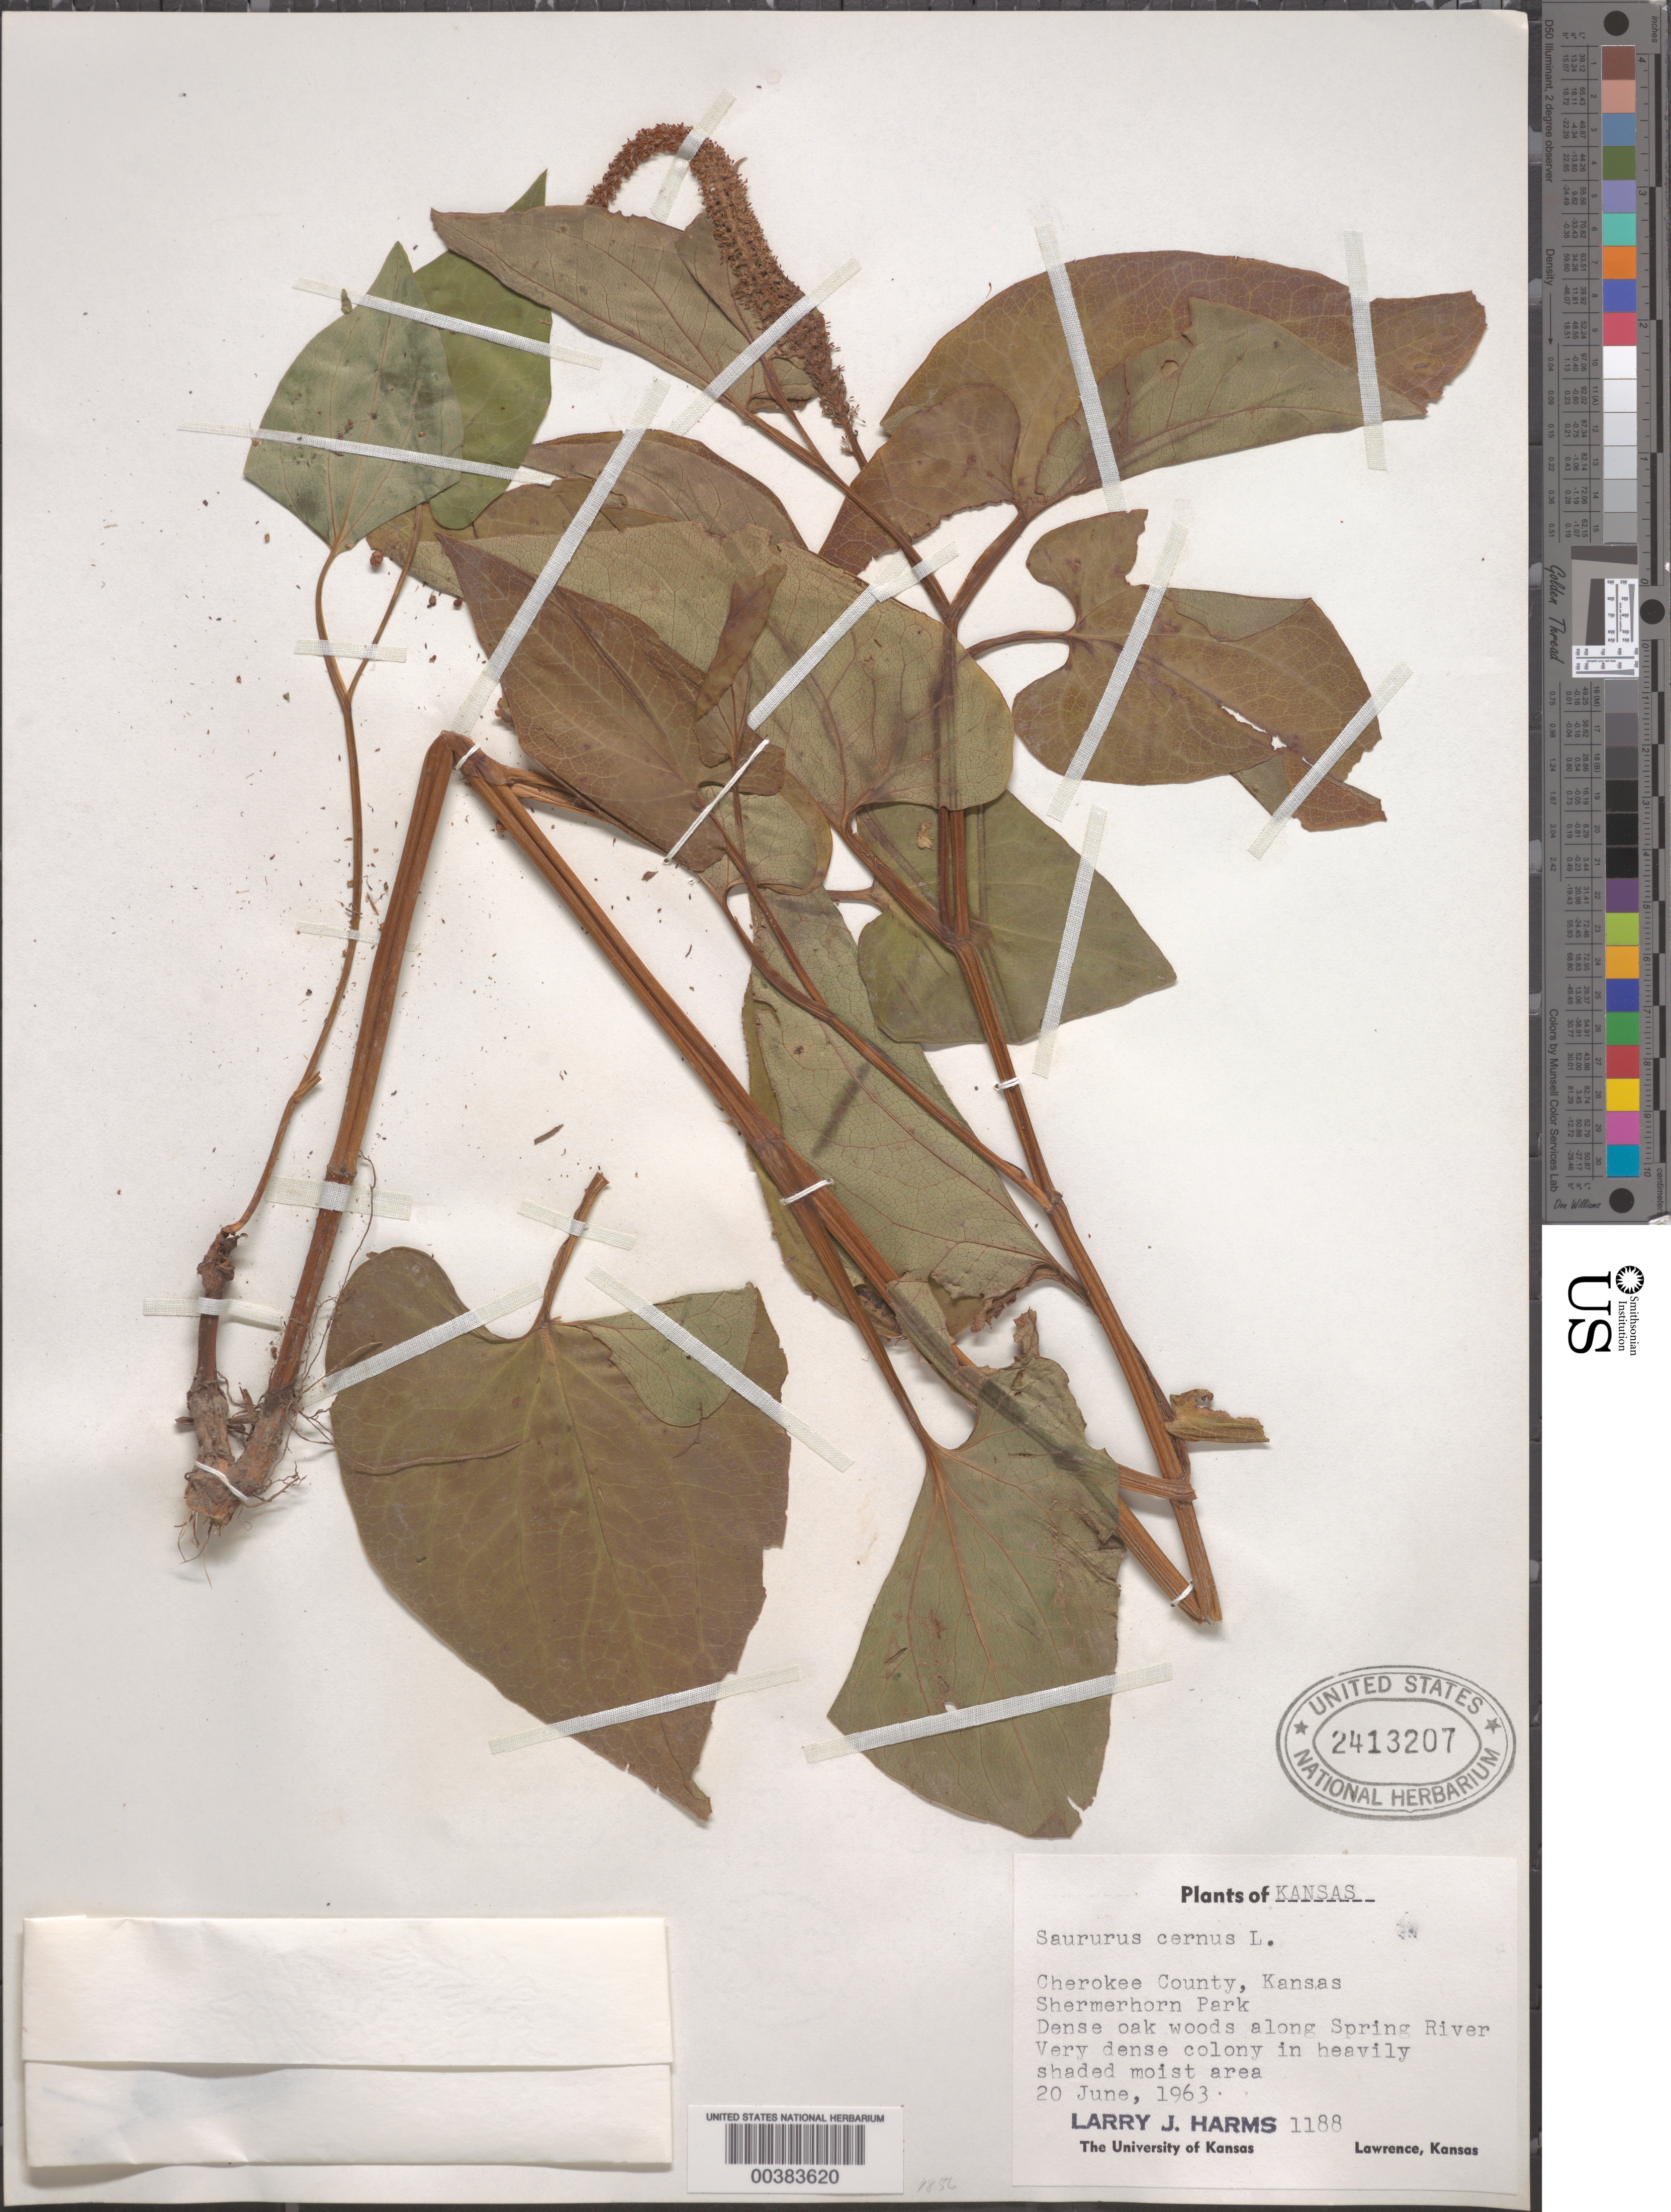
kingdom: Plantae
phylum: Tracheophyta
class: Magnoliopsida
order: Piperales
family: Saururaceae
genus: Saururus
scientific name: Saururus cernuus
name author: L.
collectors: L. Harms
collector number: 1188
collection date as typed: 20 Jun 1963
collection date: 1963-06-20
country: United States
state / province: Kansas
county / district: Cherokee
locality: Shermerhorn park, along spring river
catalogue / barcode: US 2413207